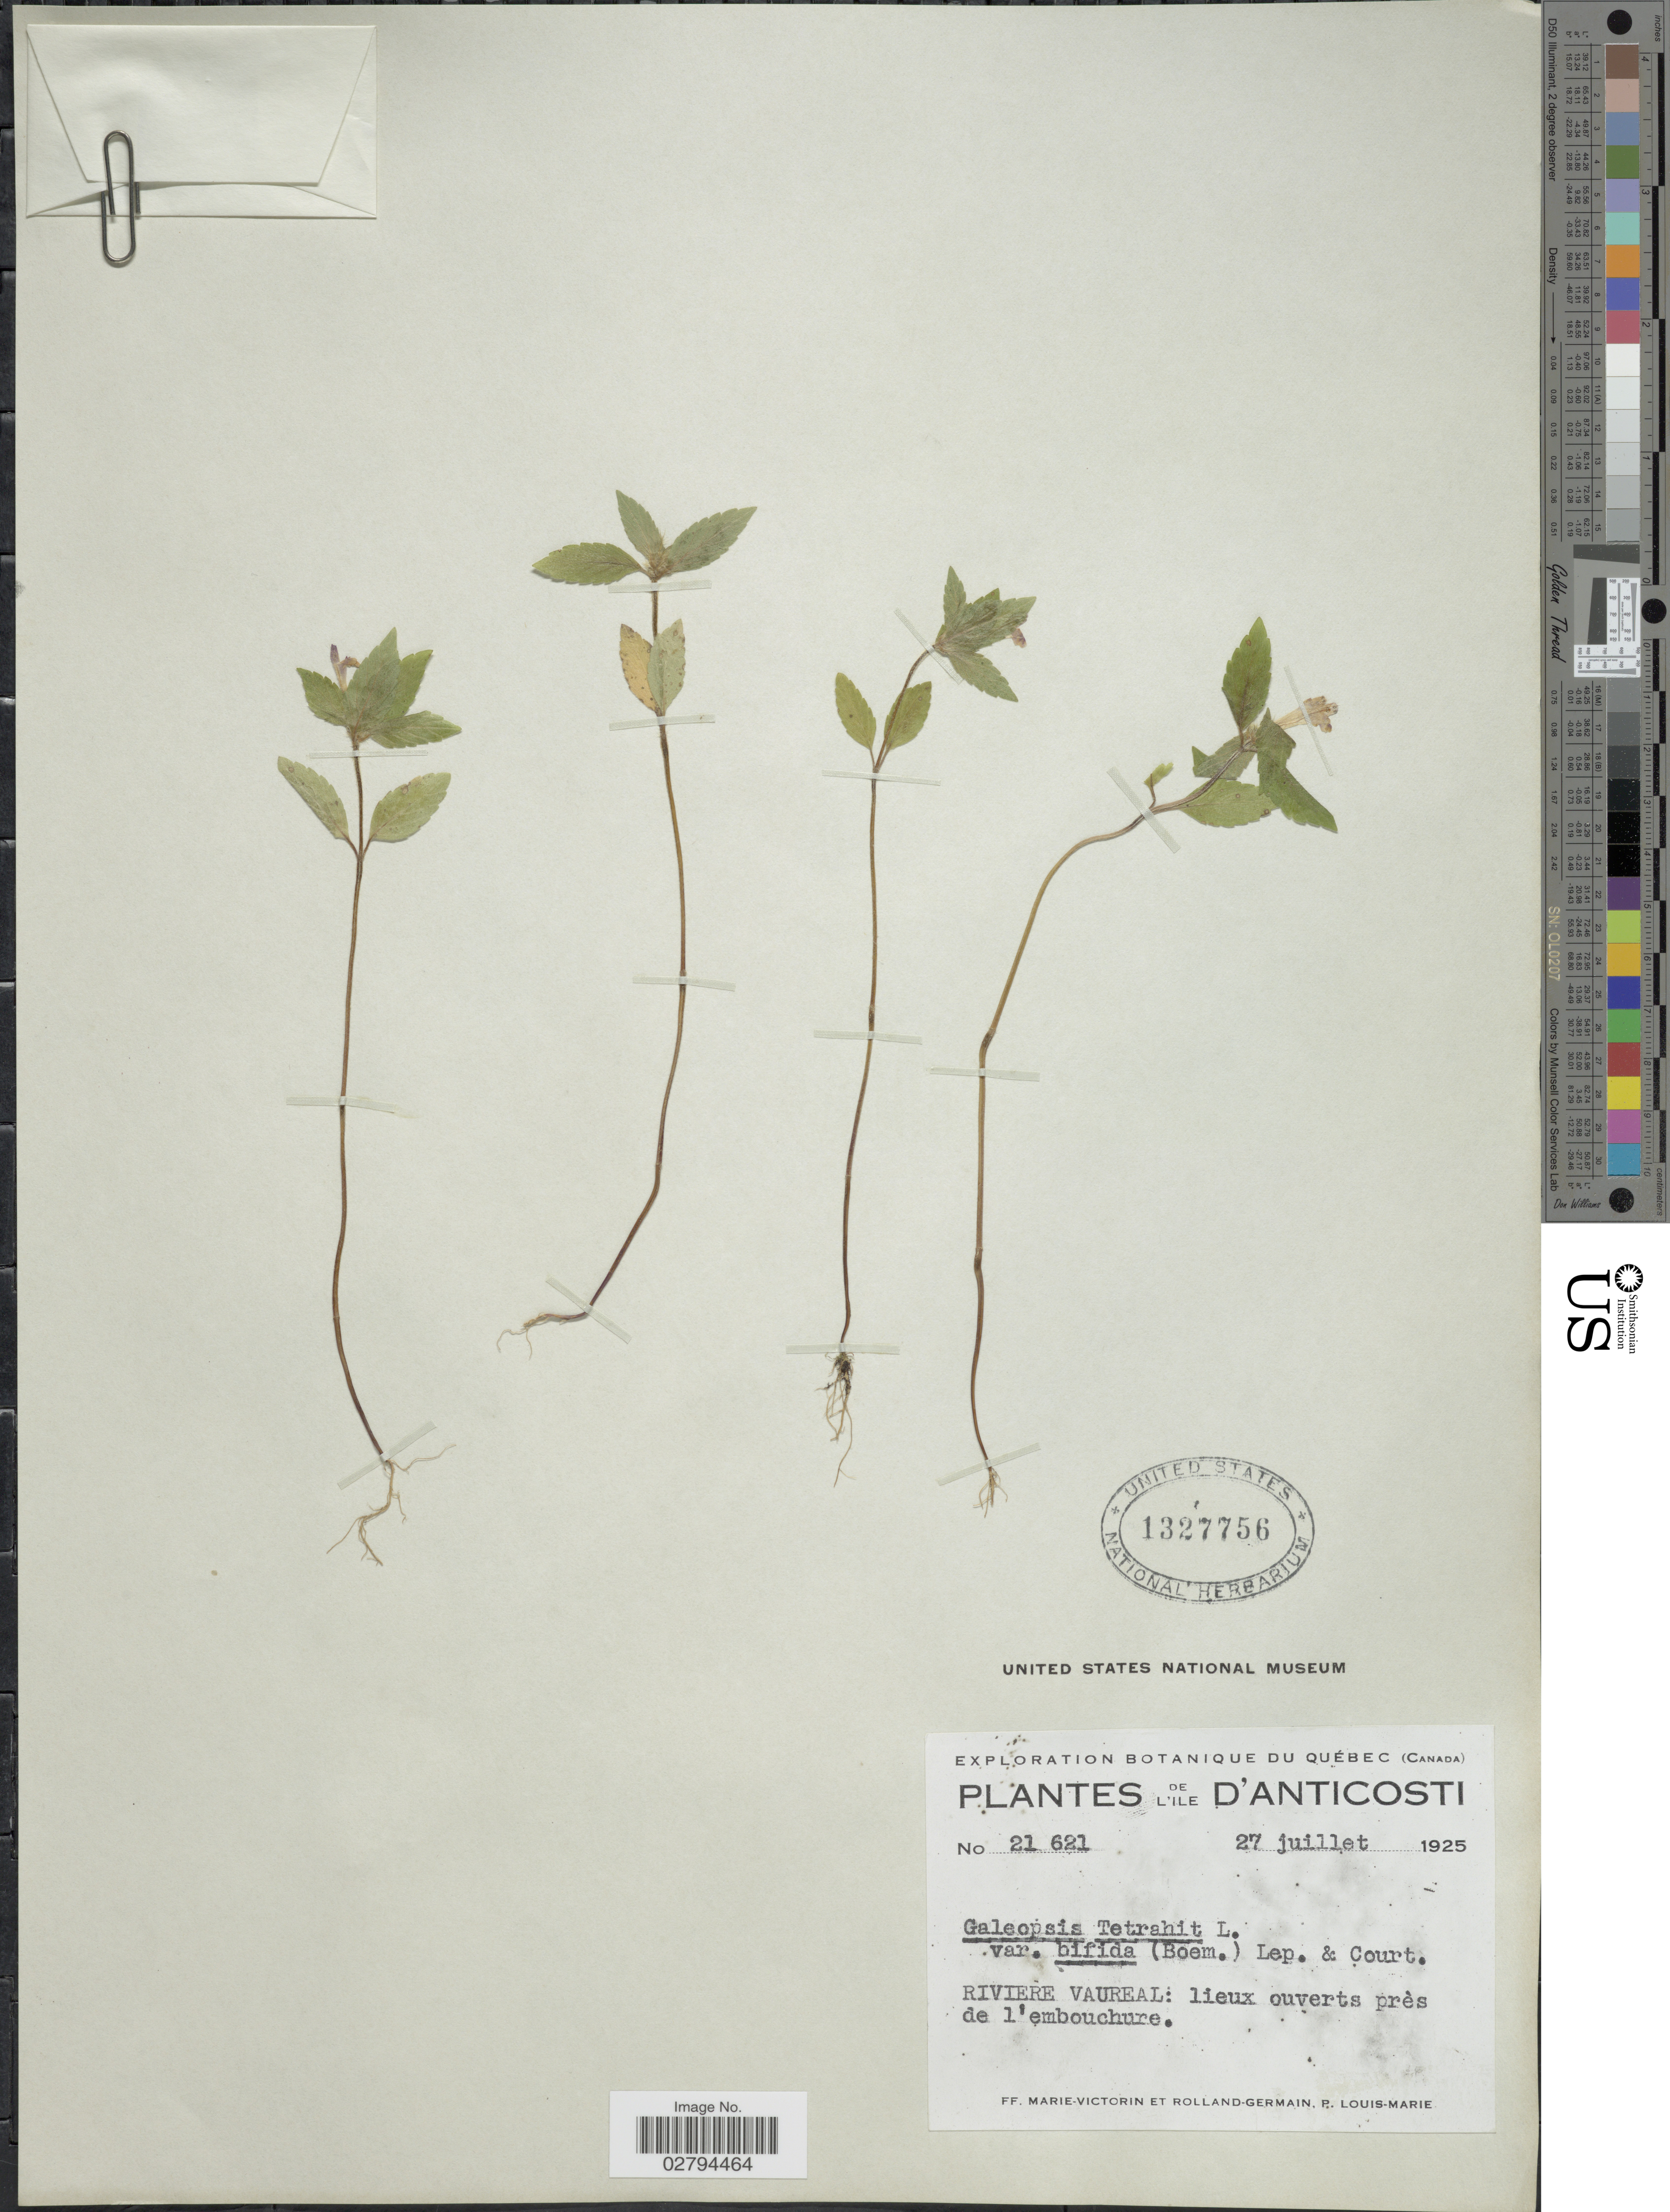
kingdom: Plantae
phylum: Tracheophyta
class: Magnoliopsida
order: Lamiales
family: Lamiaceae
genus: Galeopsis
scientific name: Galeopsis tetrahit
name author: L.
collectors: F. Marie-Victorin, Rolland-Germain & L.-M. LaLonde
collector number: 21621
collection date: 1925-07-27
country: Canada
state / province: Quebec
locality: De l'Ile D'Anticosti. Riviere Vaureal: Lieux ouverts près de l'embouchure.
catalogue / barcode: US 1327756